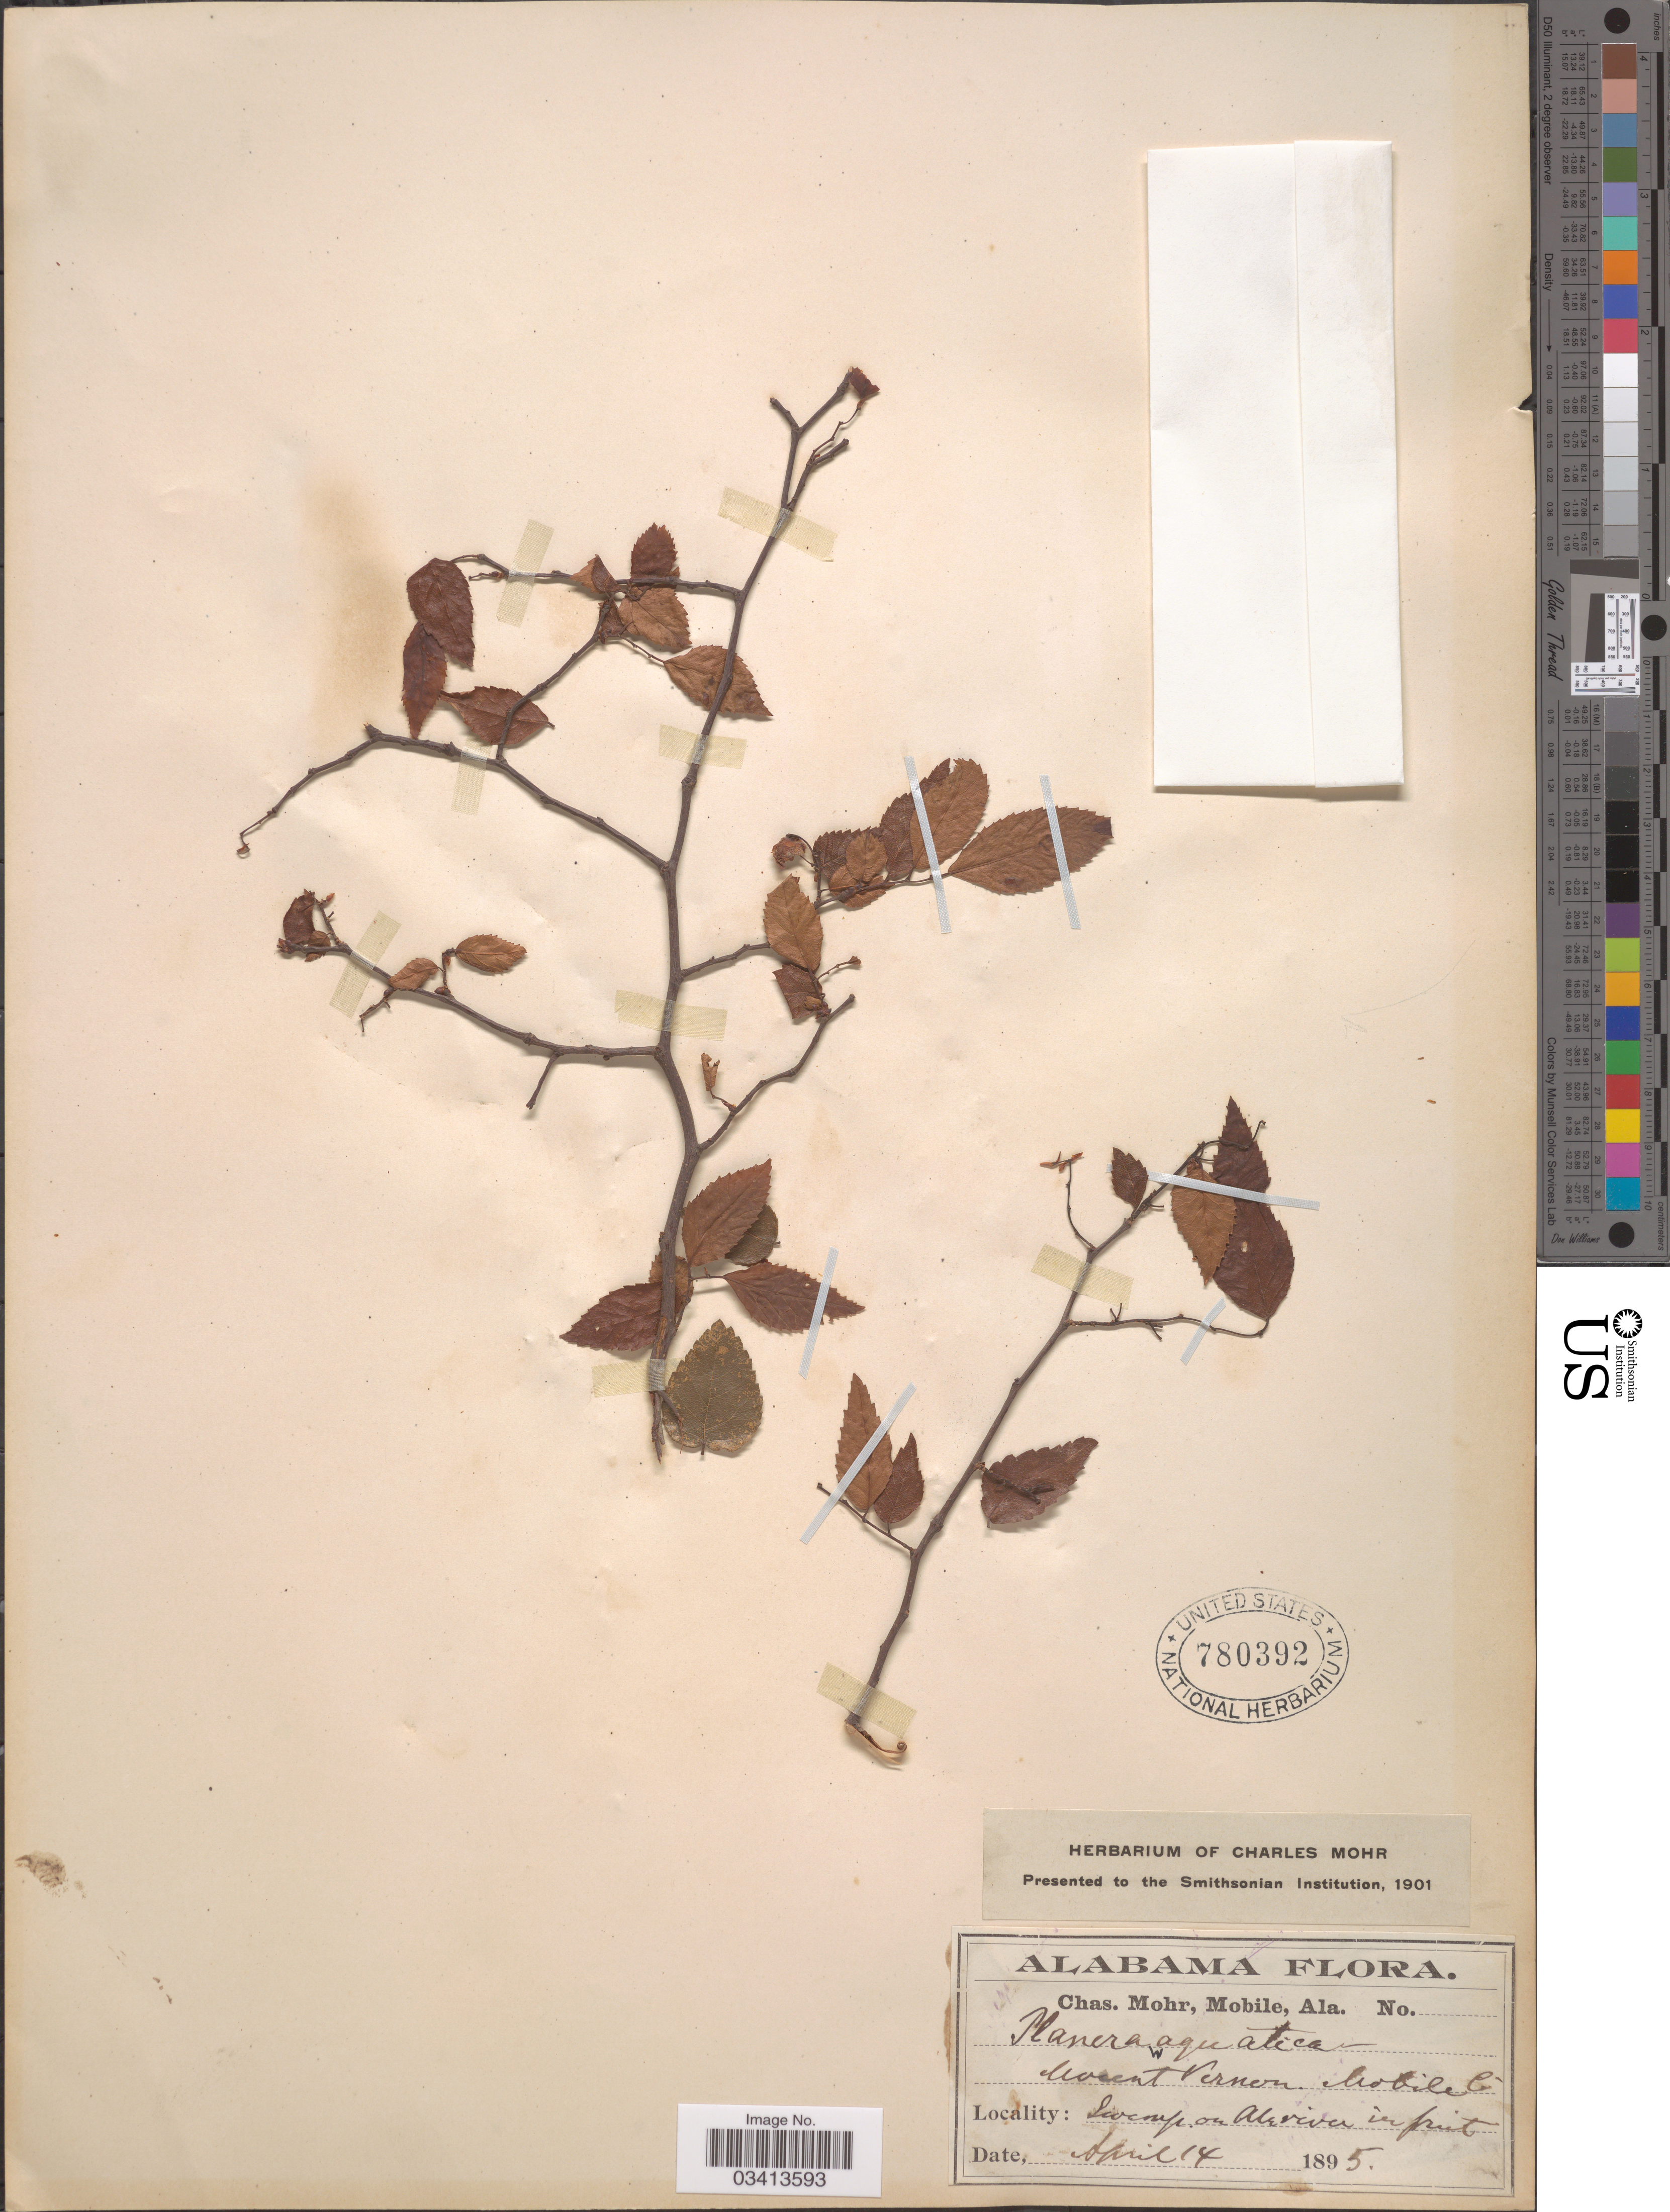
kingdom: Plantae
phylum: Tracheophyta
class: Magnoliopsida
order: Rosales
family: Ulmaceae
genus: Planera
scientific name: Planera aquatica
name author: J.F. Gmel.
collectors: Mohr, C. T. (herbarium)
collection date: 1895-04-14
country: United States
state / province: Alabama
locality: Mount Vernon. Mobile Co. On Ale river.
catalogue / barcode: US 780392